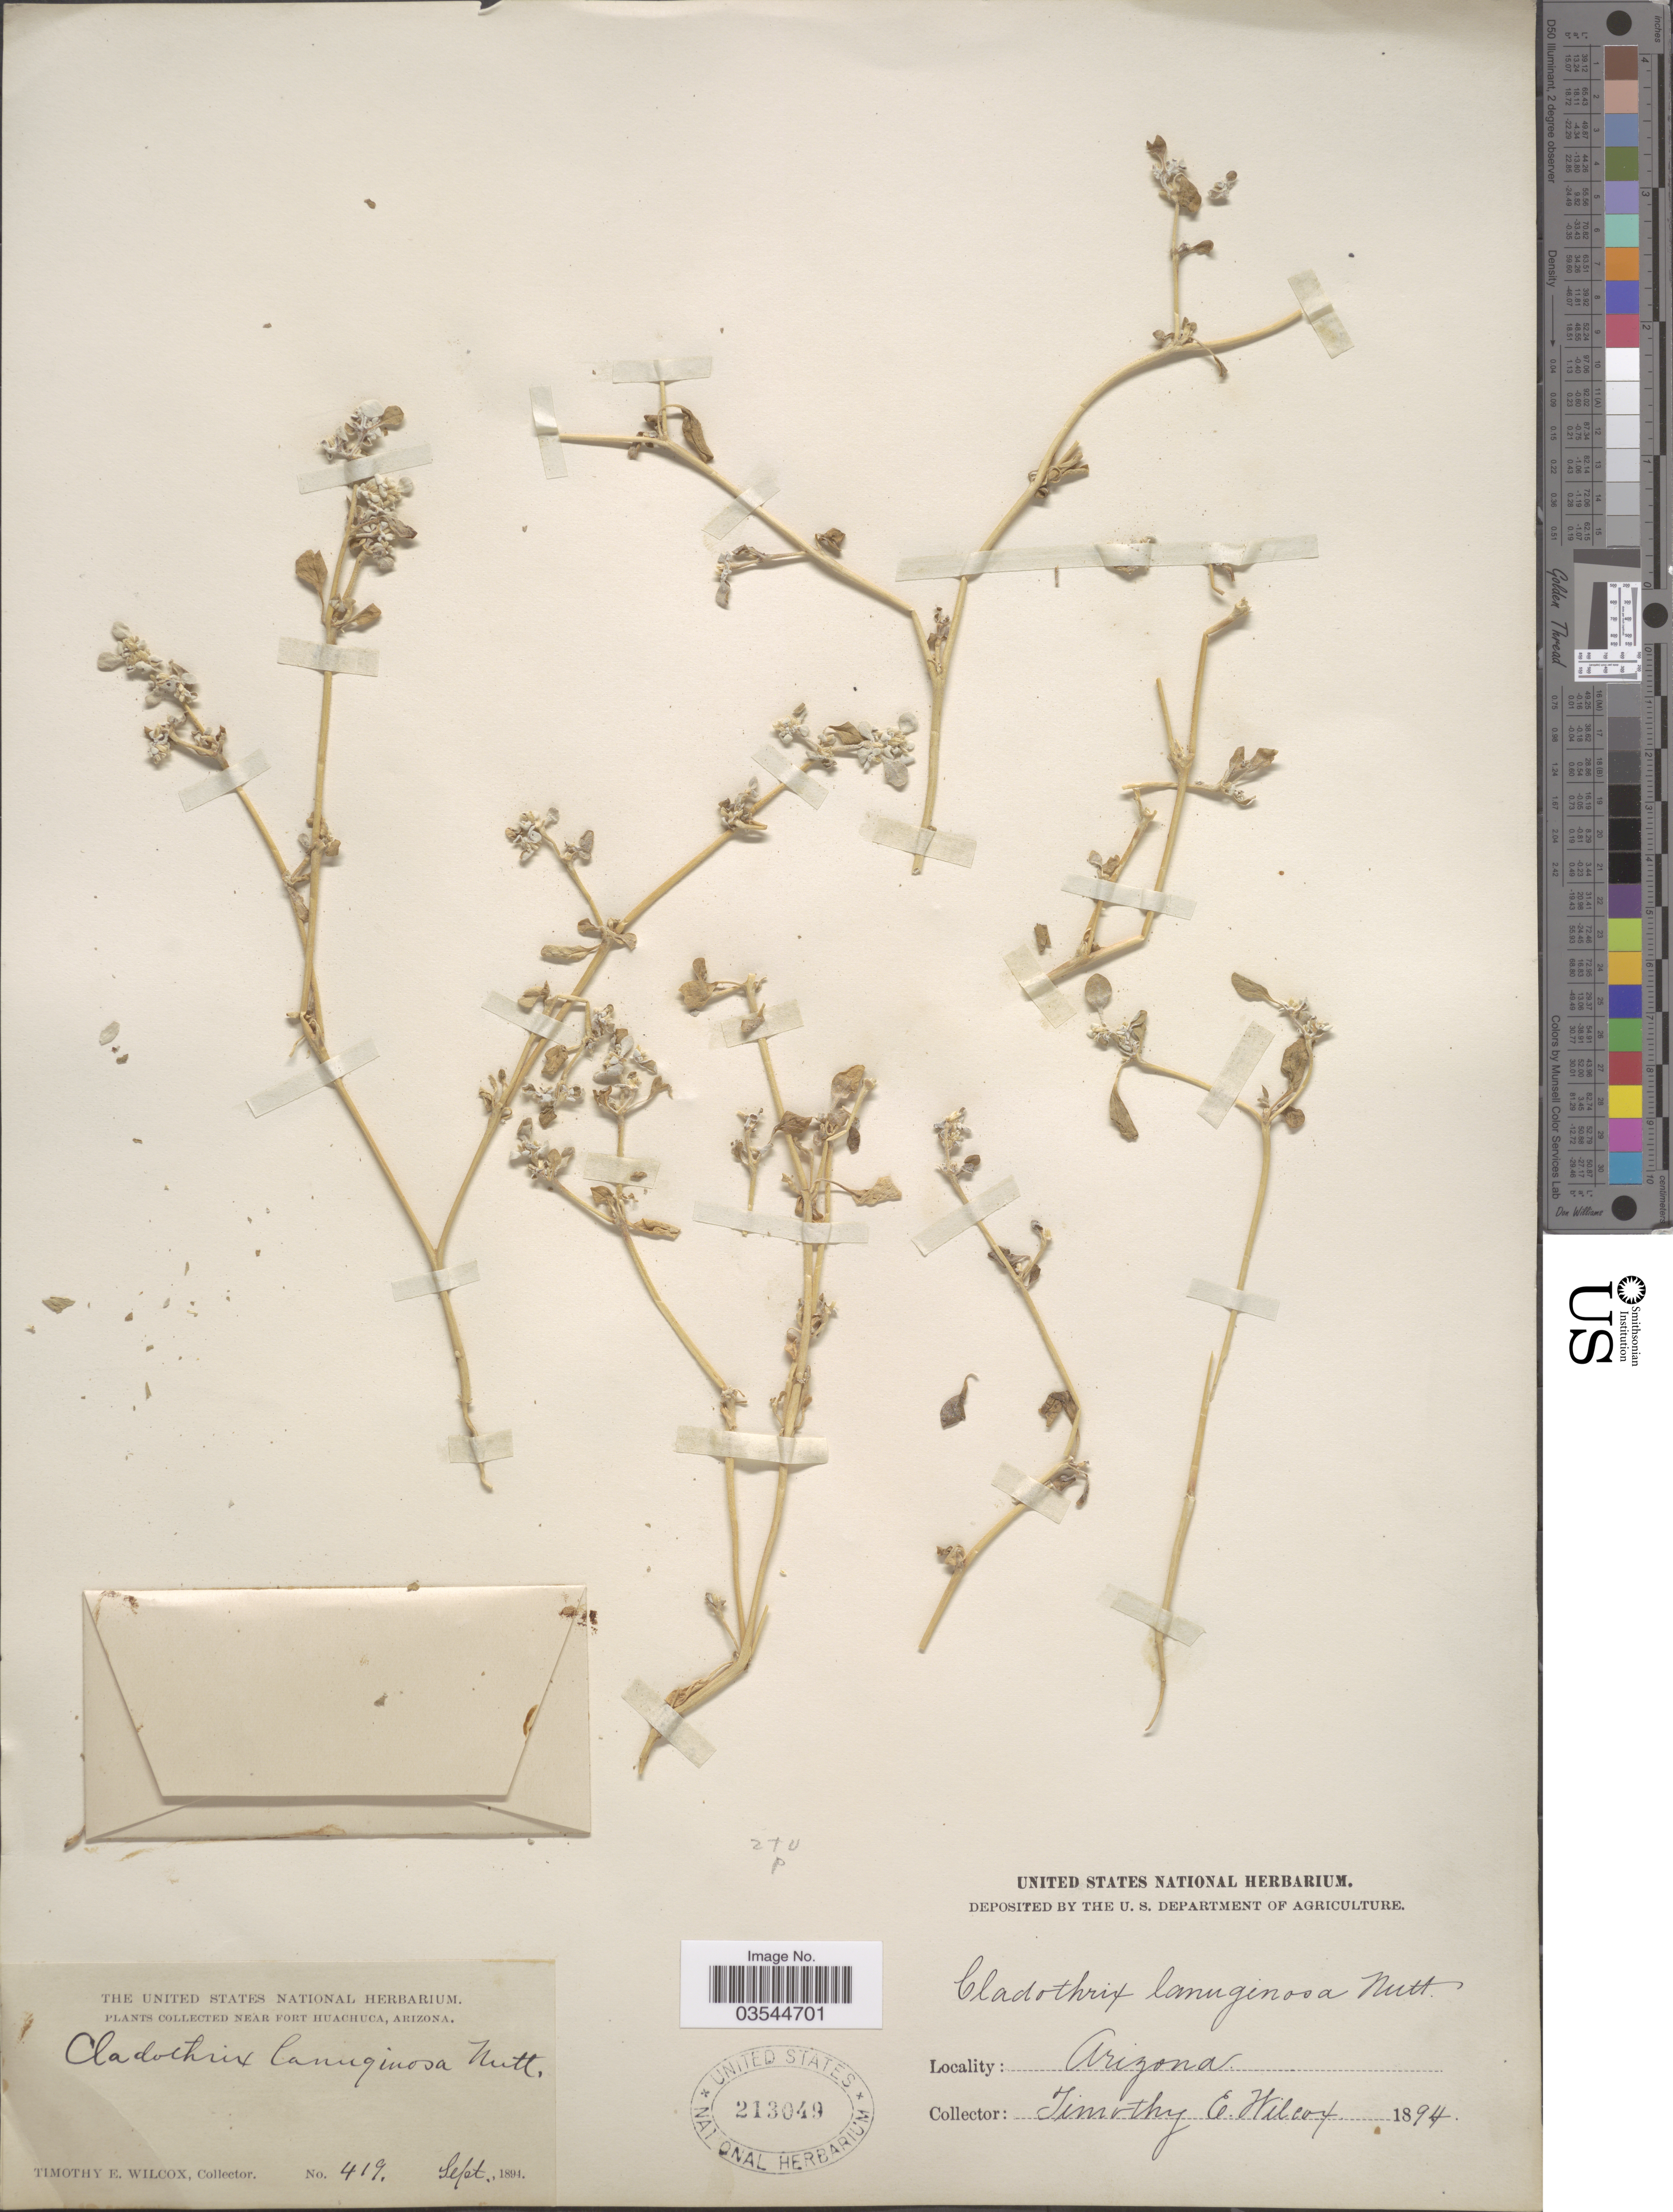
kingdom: Plantae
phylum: Tracheophyta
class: Magnoliopsida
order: Caryophyllales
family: Amaranthaceae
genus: Tidestromia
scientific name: Tidestromia lanuginosa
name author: (Nutt.) Standl.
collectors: T. E. Wilcox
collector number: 419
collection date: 1894-09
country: United States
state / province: Arizona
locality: Near Fort Huachuca.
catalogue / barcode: US 213049